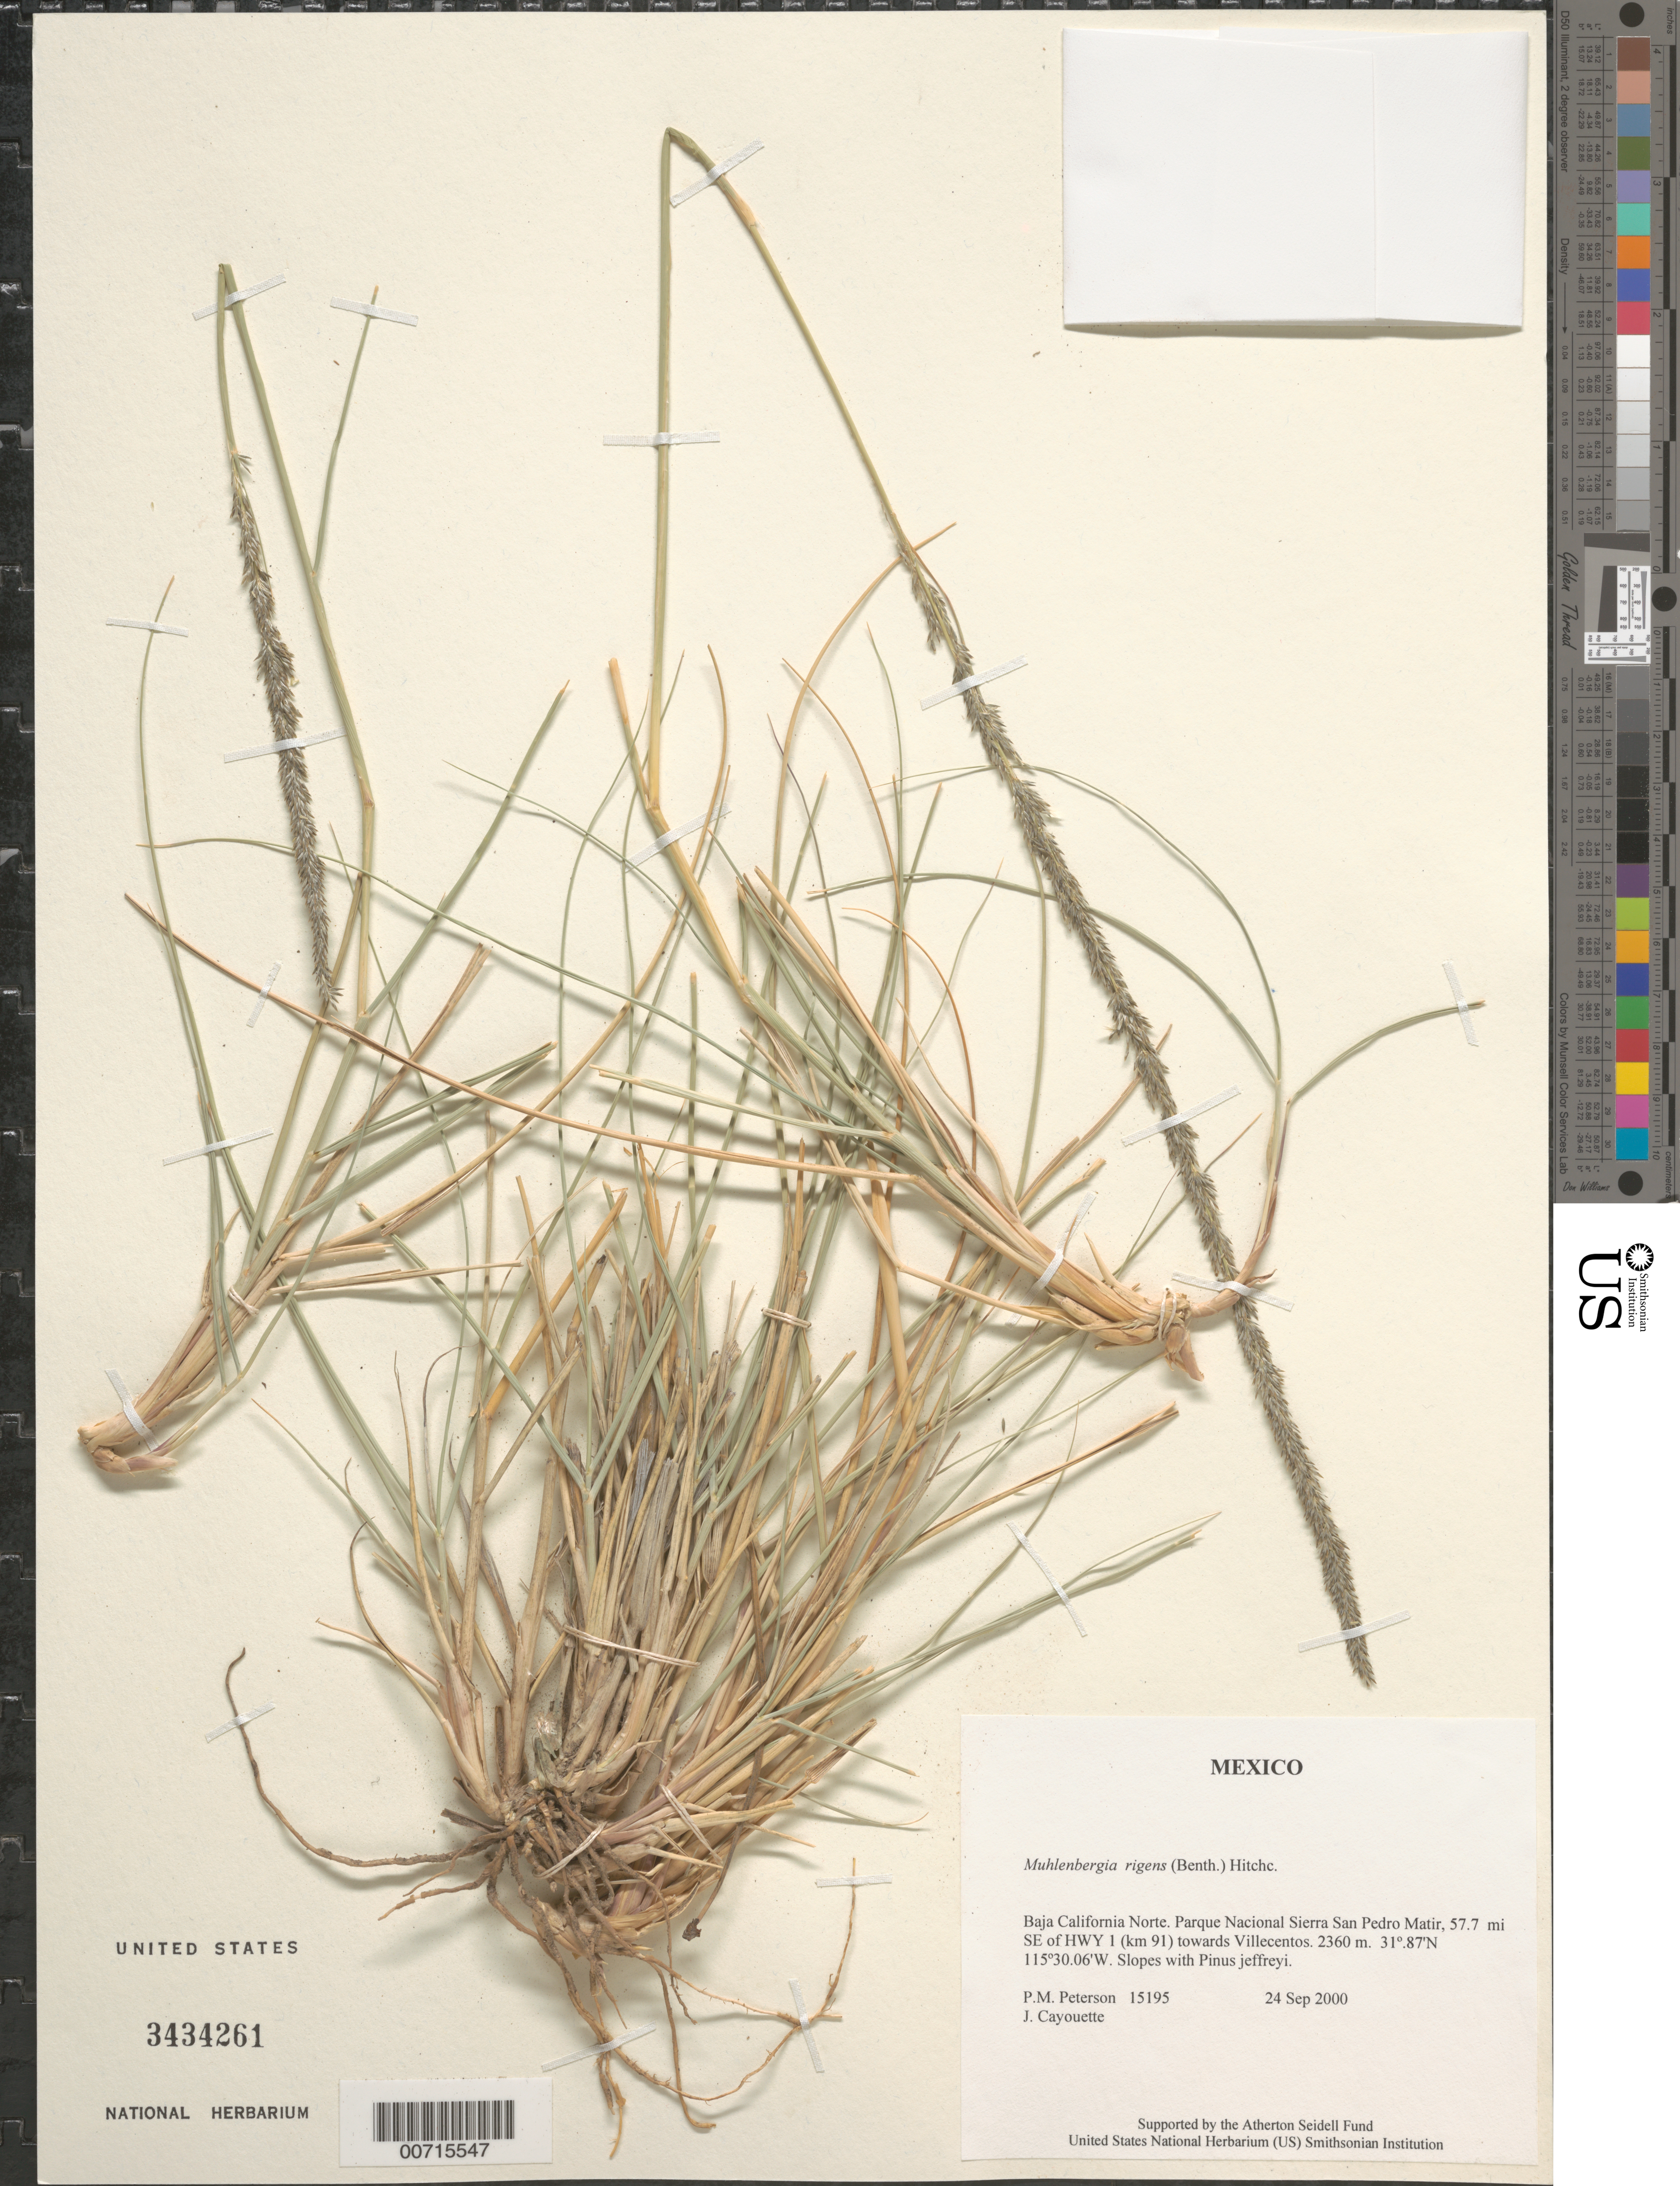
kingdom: Plantae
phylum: Tracheophyta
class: Liliopsida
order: Poales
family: Poaceae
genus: Muhlenbergia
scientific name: Muhlenbergia rigens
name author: (Benth.) Hitchc.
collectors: P. M. Peterson & J. Cayouette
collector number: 15195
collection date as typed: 24 Sep 2000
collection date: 2000-09-24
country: Mexico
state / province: Baja California Norte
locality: Parque Nacional Sierra San Pedro Matir, 57.7 mi SE of HWY 1 (km 91) towards Villecentos.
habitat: Slopes with Pinus jeffreyi.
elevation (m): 2360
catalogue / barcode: US 3434261